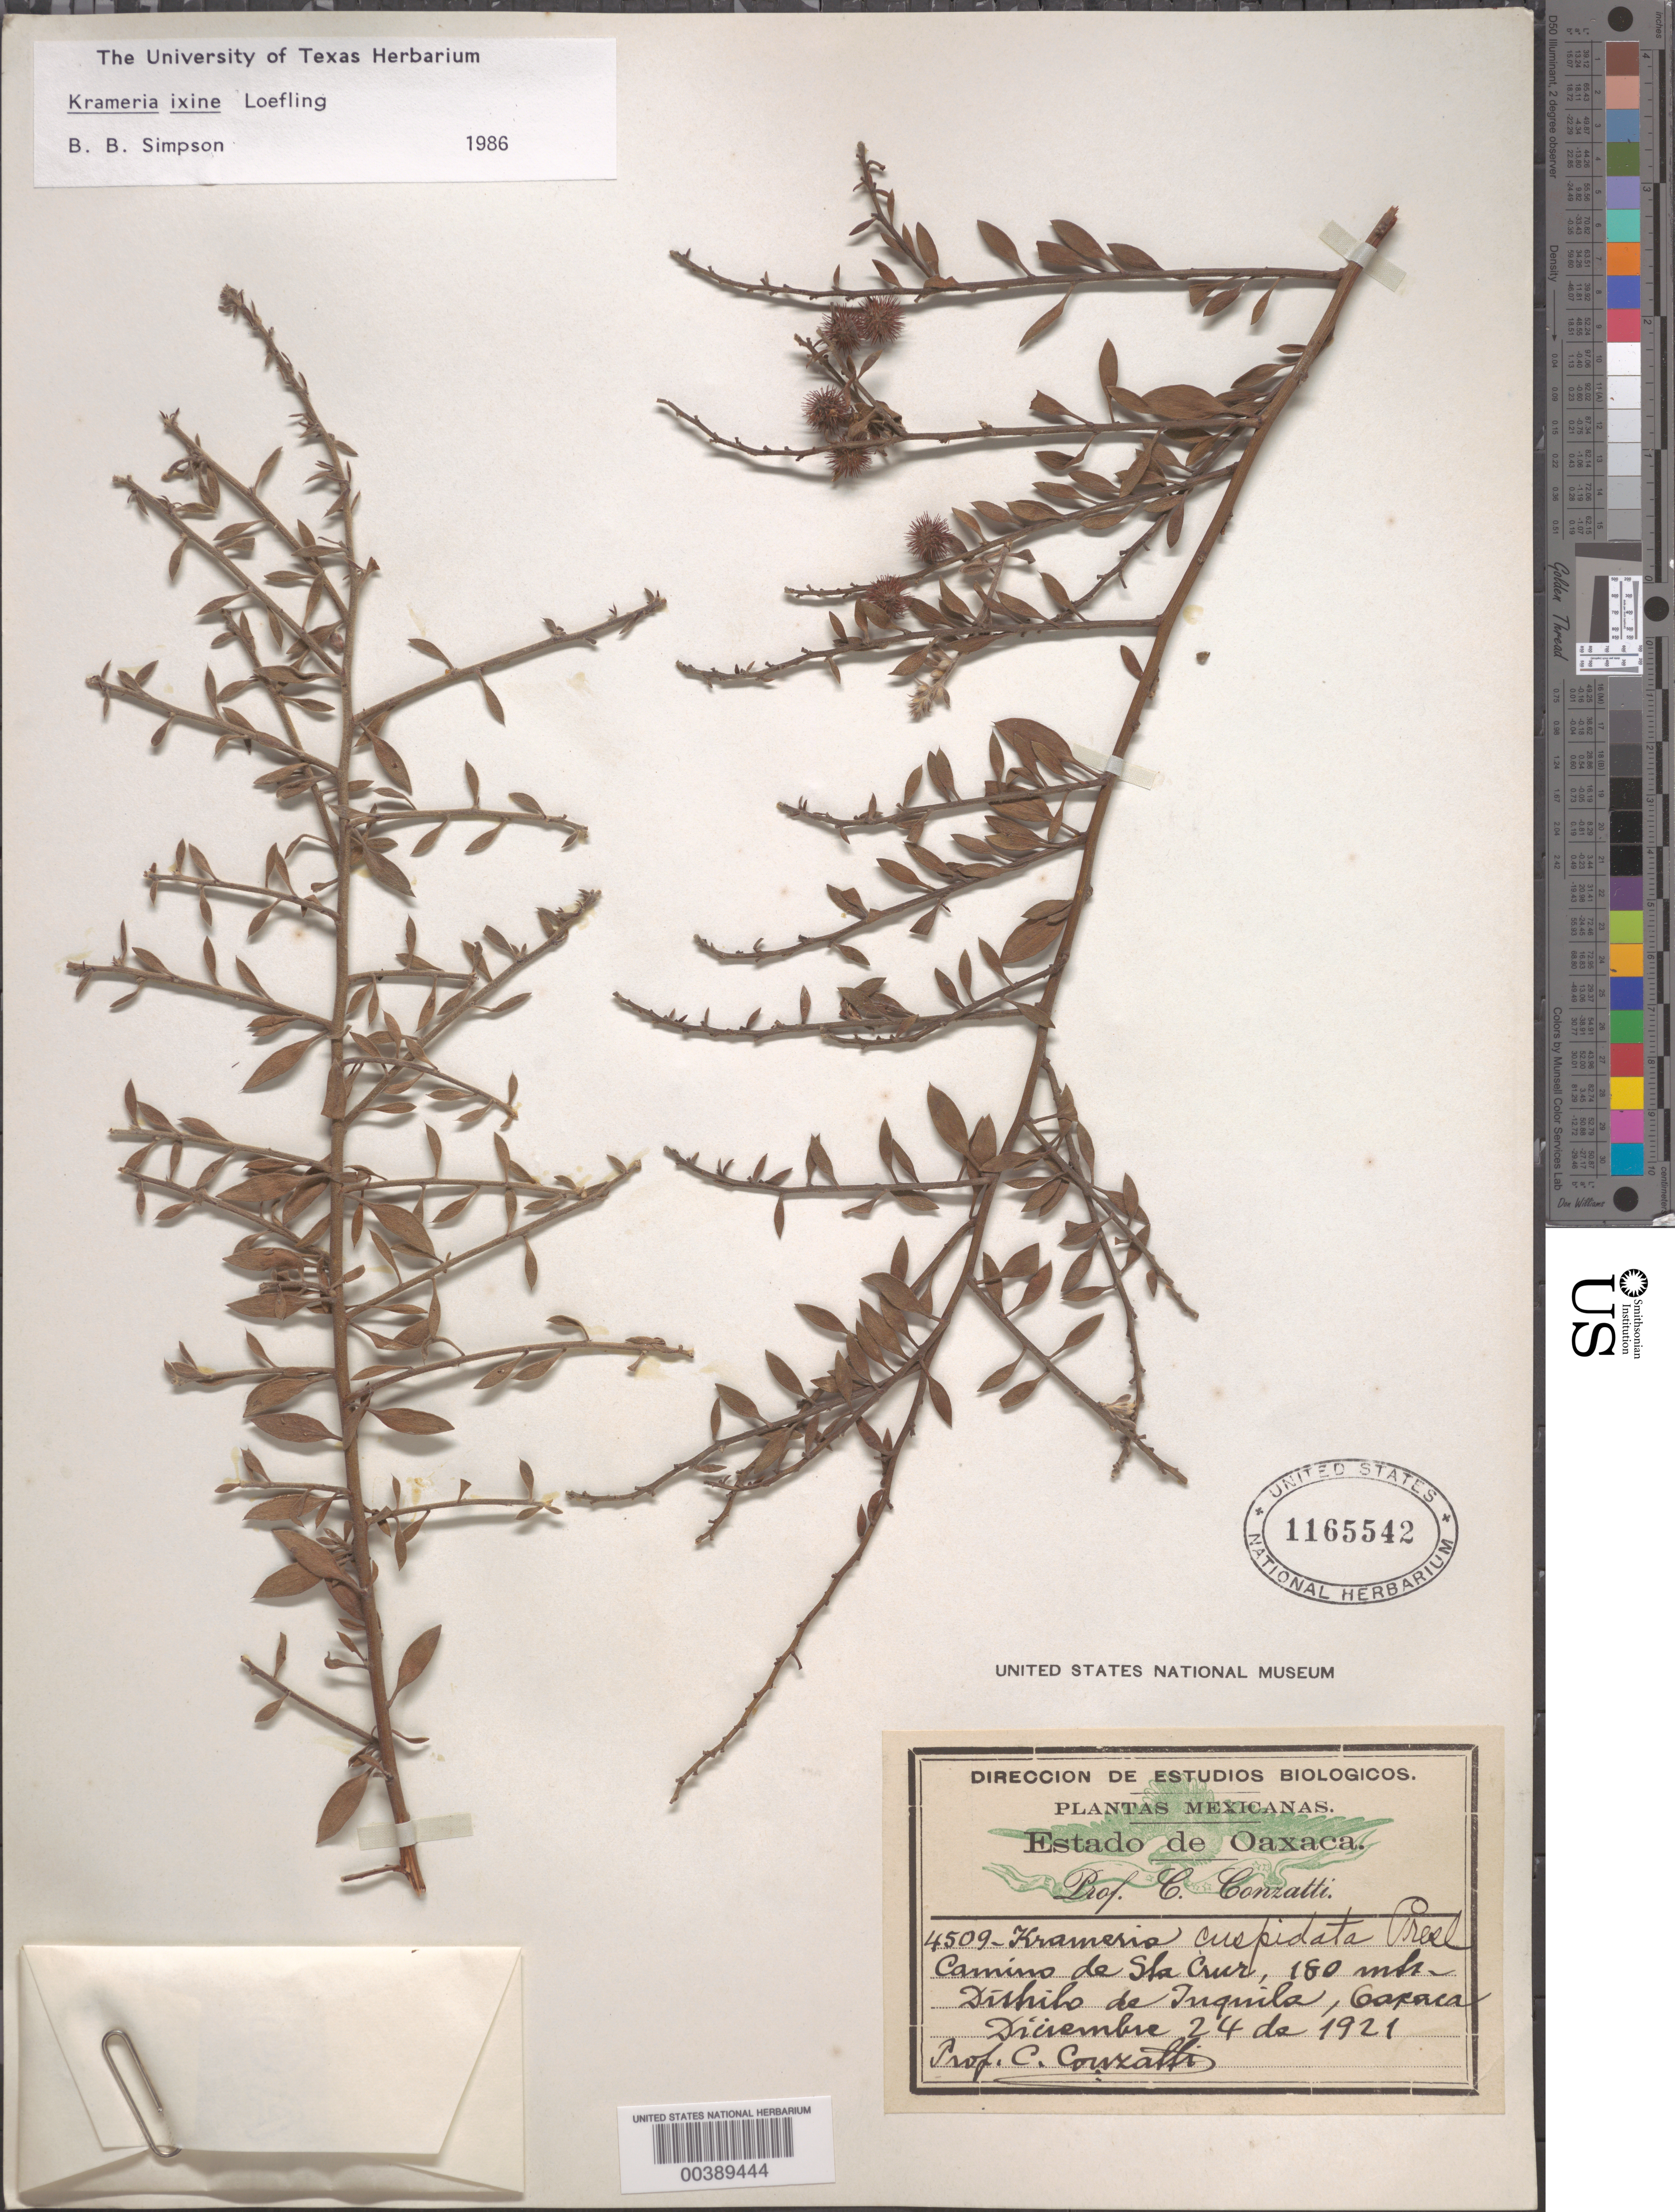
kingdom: Plantae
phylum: Tracheophyta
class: Magnoliopsida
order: Zygophyllales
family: Krameriaceae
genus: Krameria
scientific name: Krameria ixine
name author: L.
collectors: C. Conzatti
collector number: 4509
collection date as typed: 24 Dec 1921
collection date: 1921-12-24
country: Mexico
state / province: Oaxaca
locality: Inquila mun. (?), camino de sta. cruz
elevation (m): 180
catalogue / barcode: US 1165542